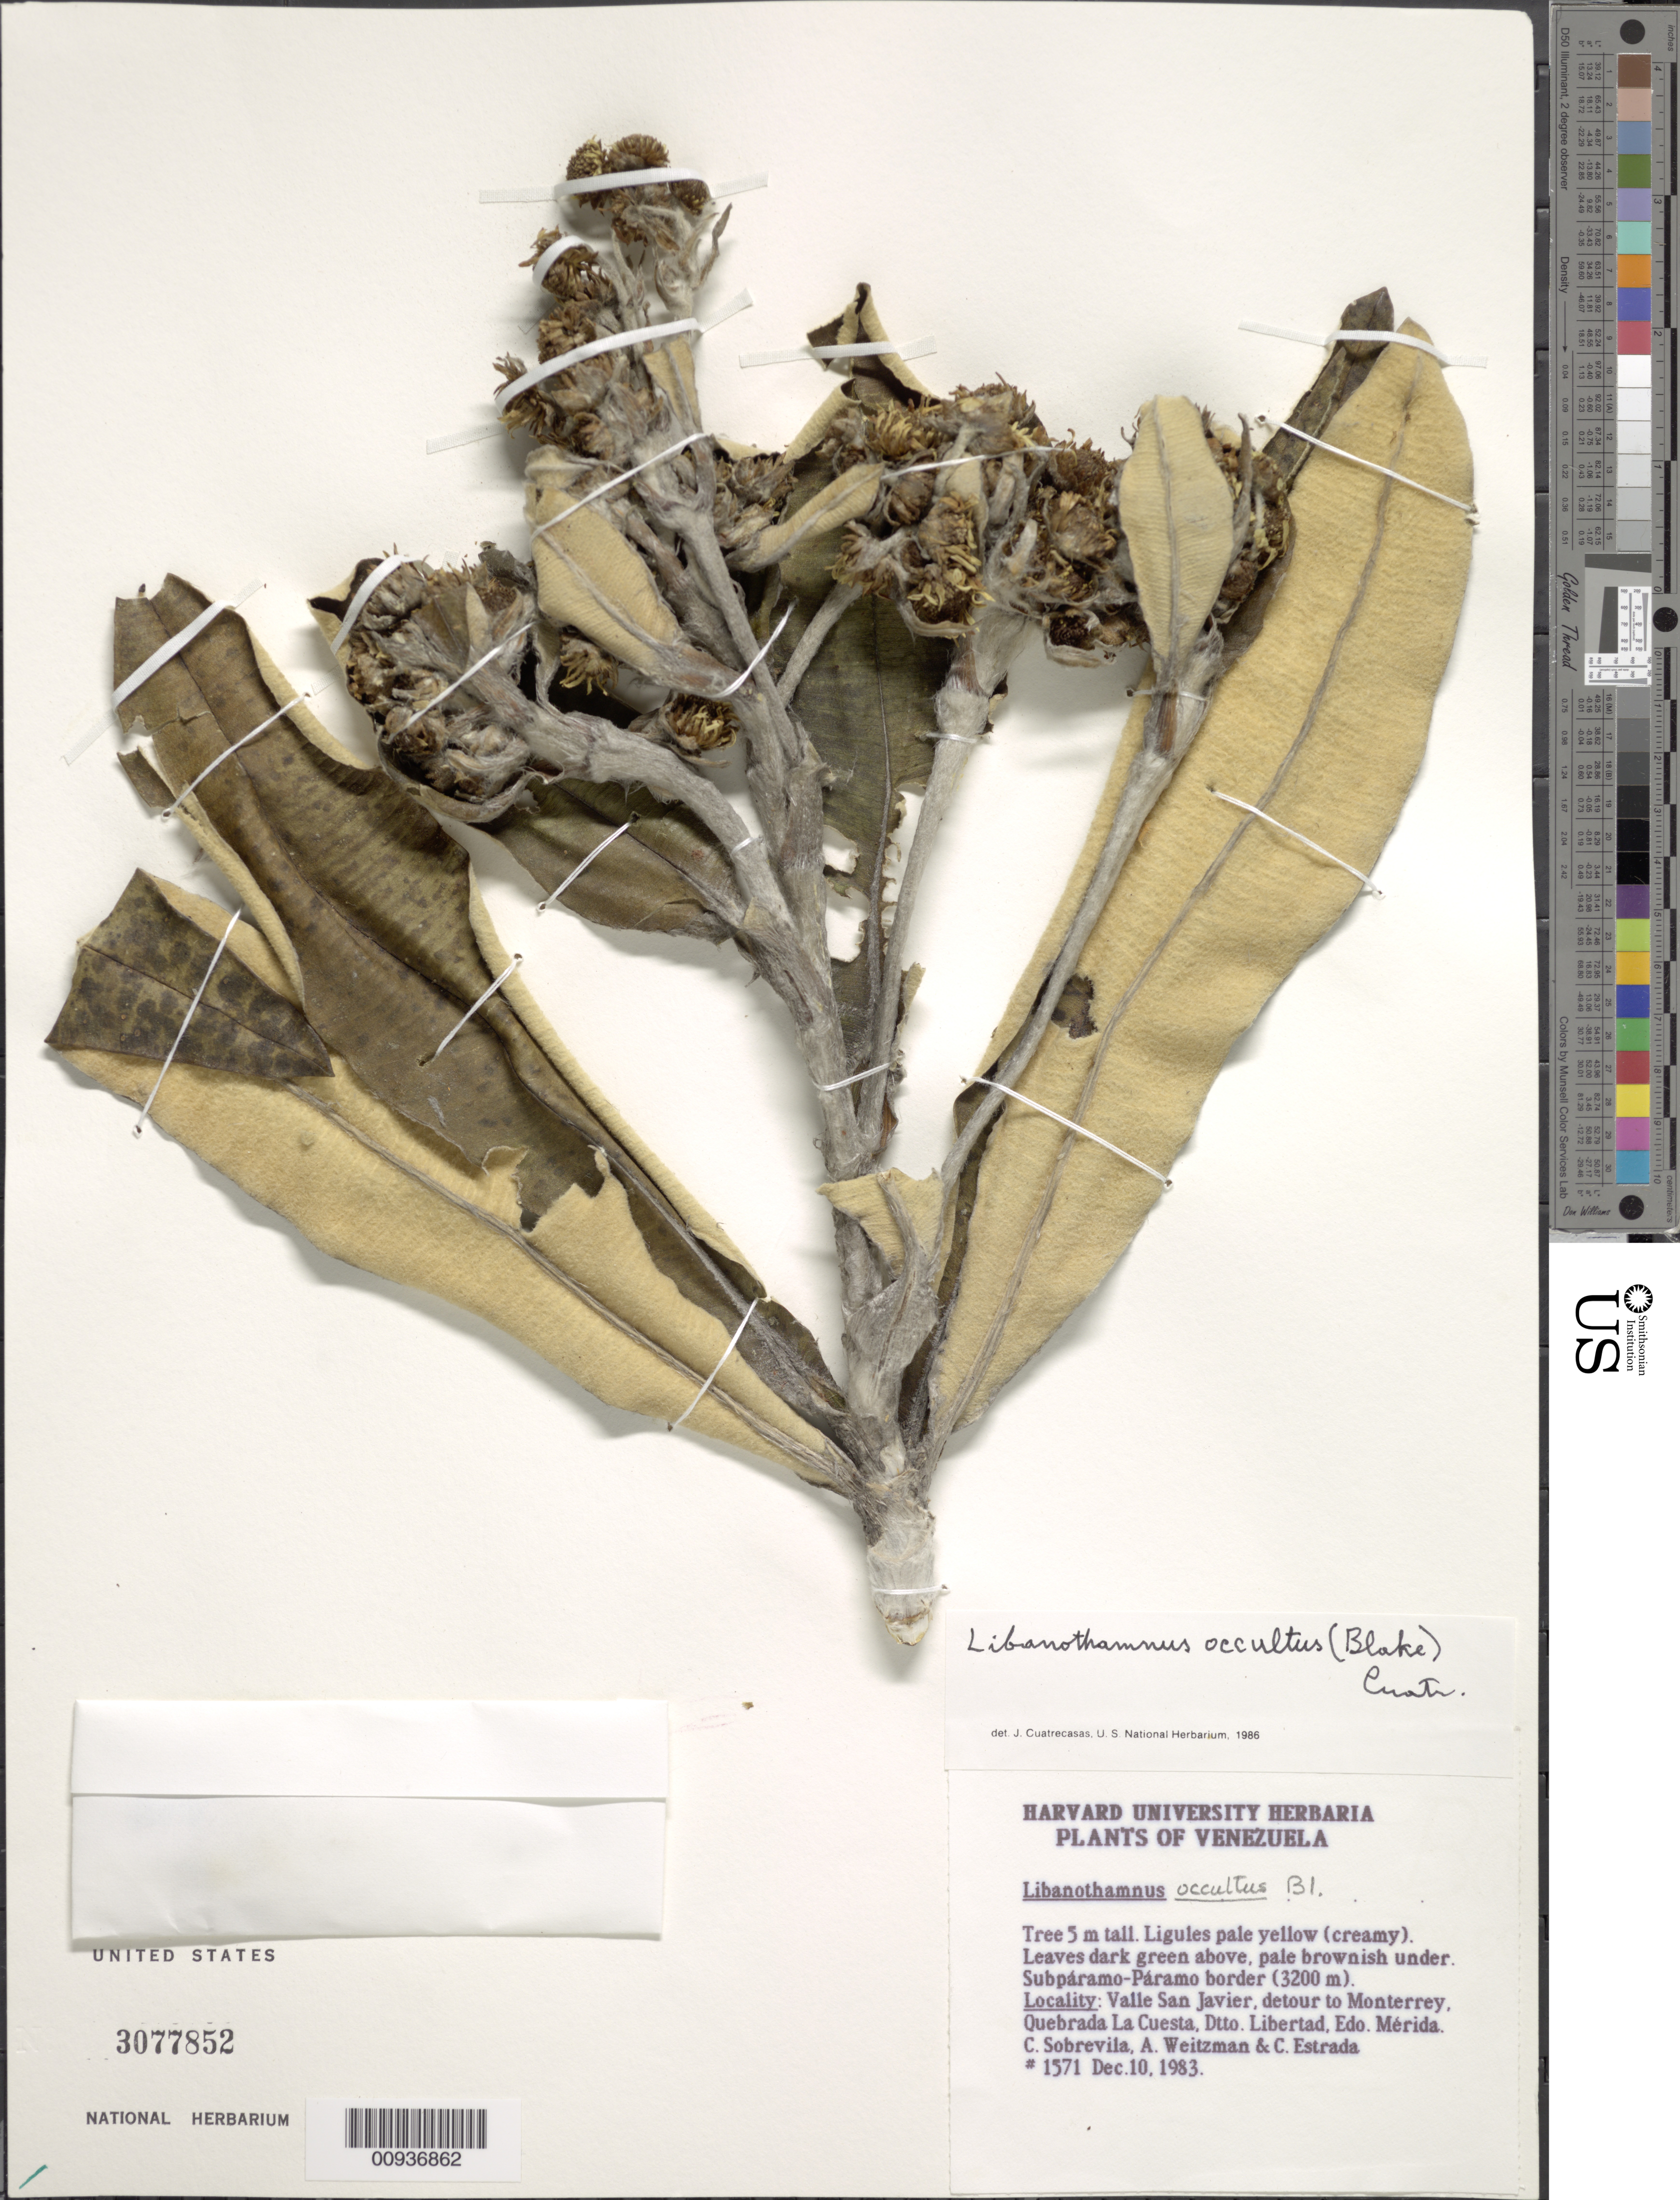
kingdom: Plantae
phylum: Tracheophyta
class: Magnoliopsida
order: Asterales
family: Asteraceae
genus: Libanothamnus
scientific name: Libanothamnus occultus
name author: (S.F. Blake) Cuatrec.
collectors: C. Sobrevila, A. Weitzman & C. Estrada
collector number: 1571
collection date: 1983-12-10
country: Venezuela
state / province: Mérida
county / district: Libertador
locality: Valle San Javier, detour to Monterrey, Quebrada La Cuesta.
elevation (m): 3200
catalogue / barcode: US 3077852